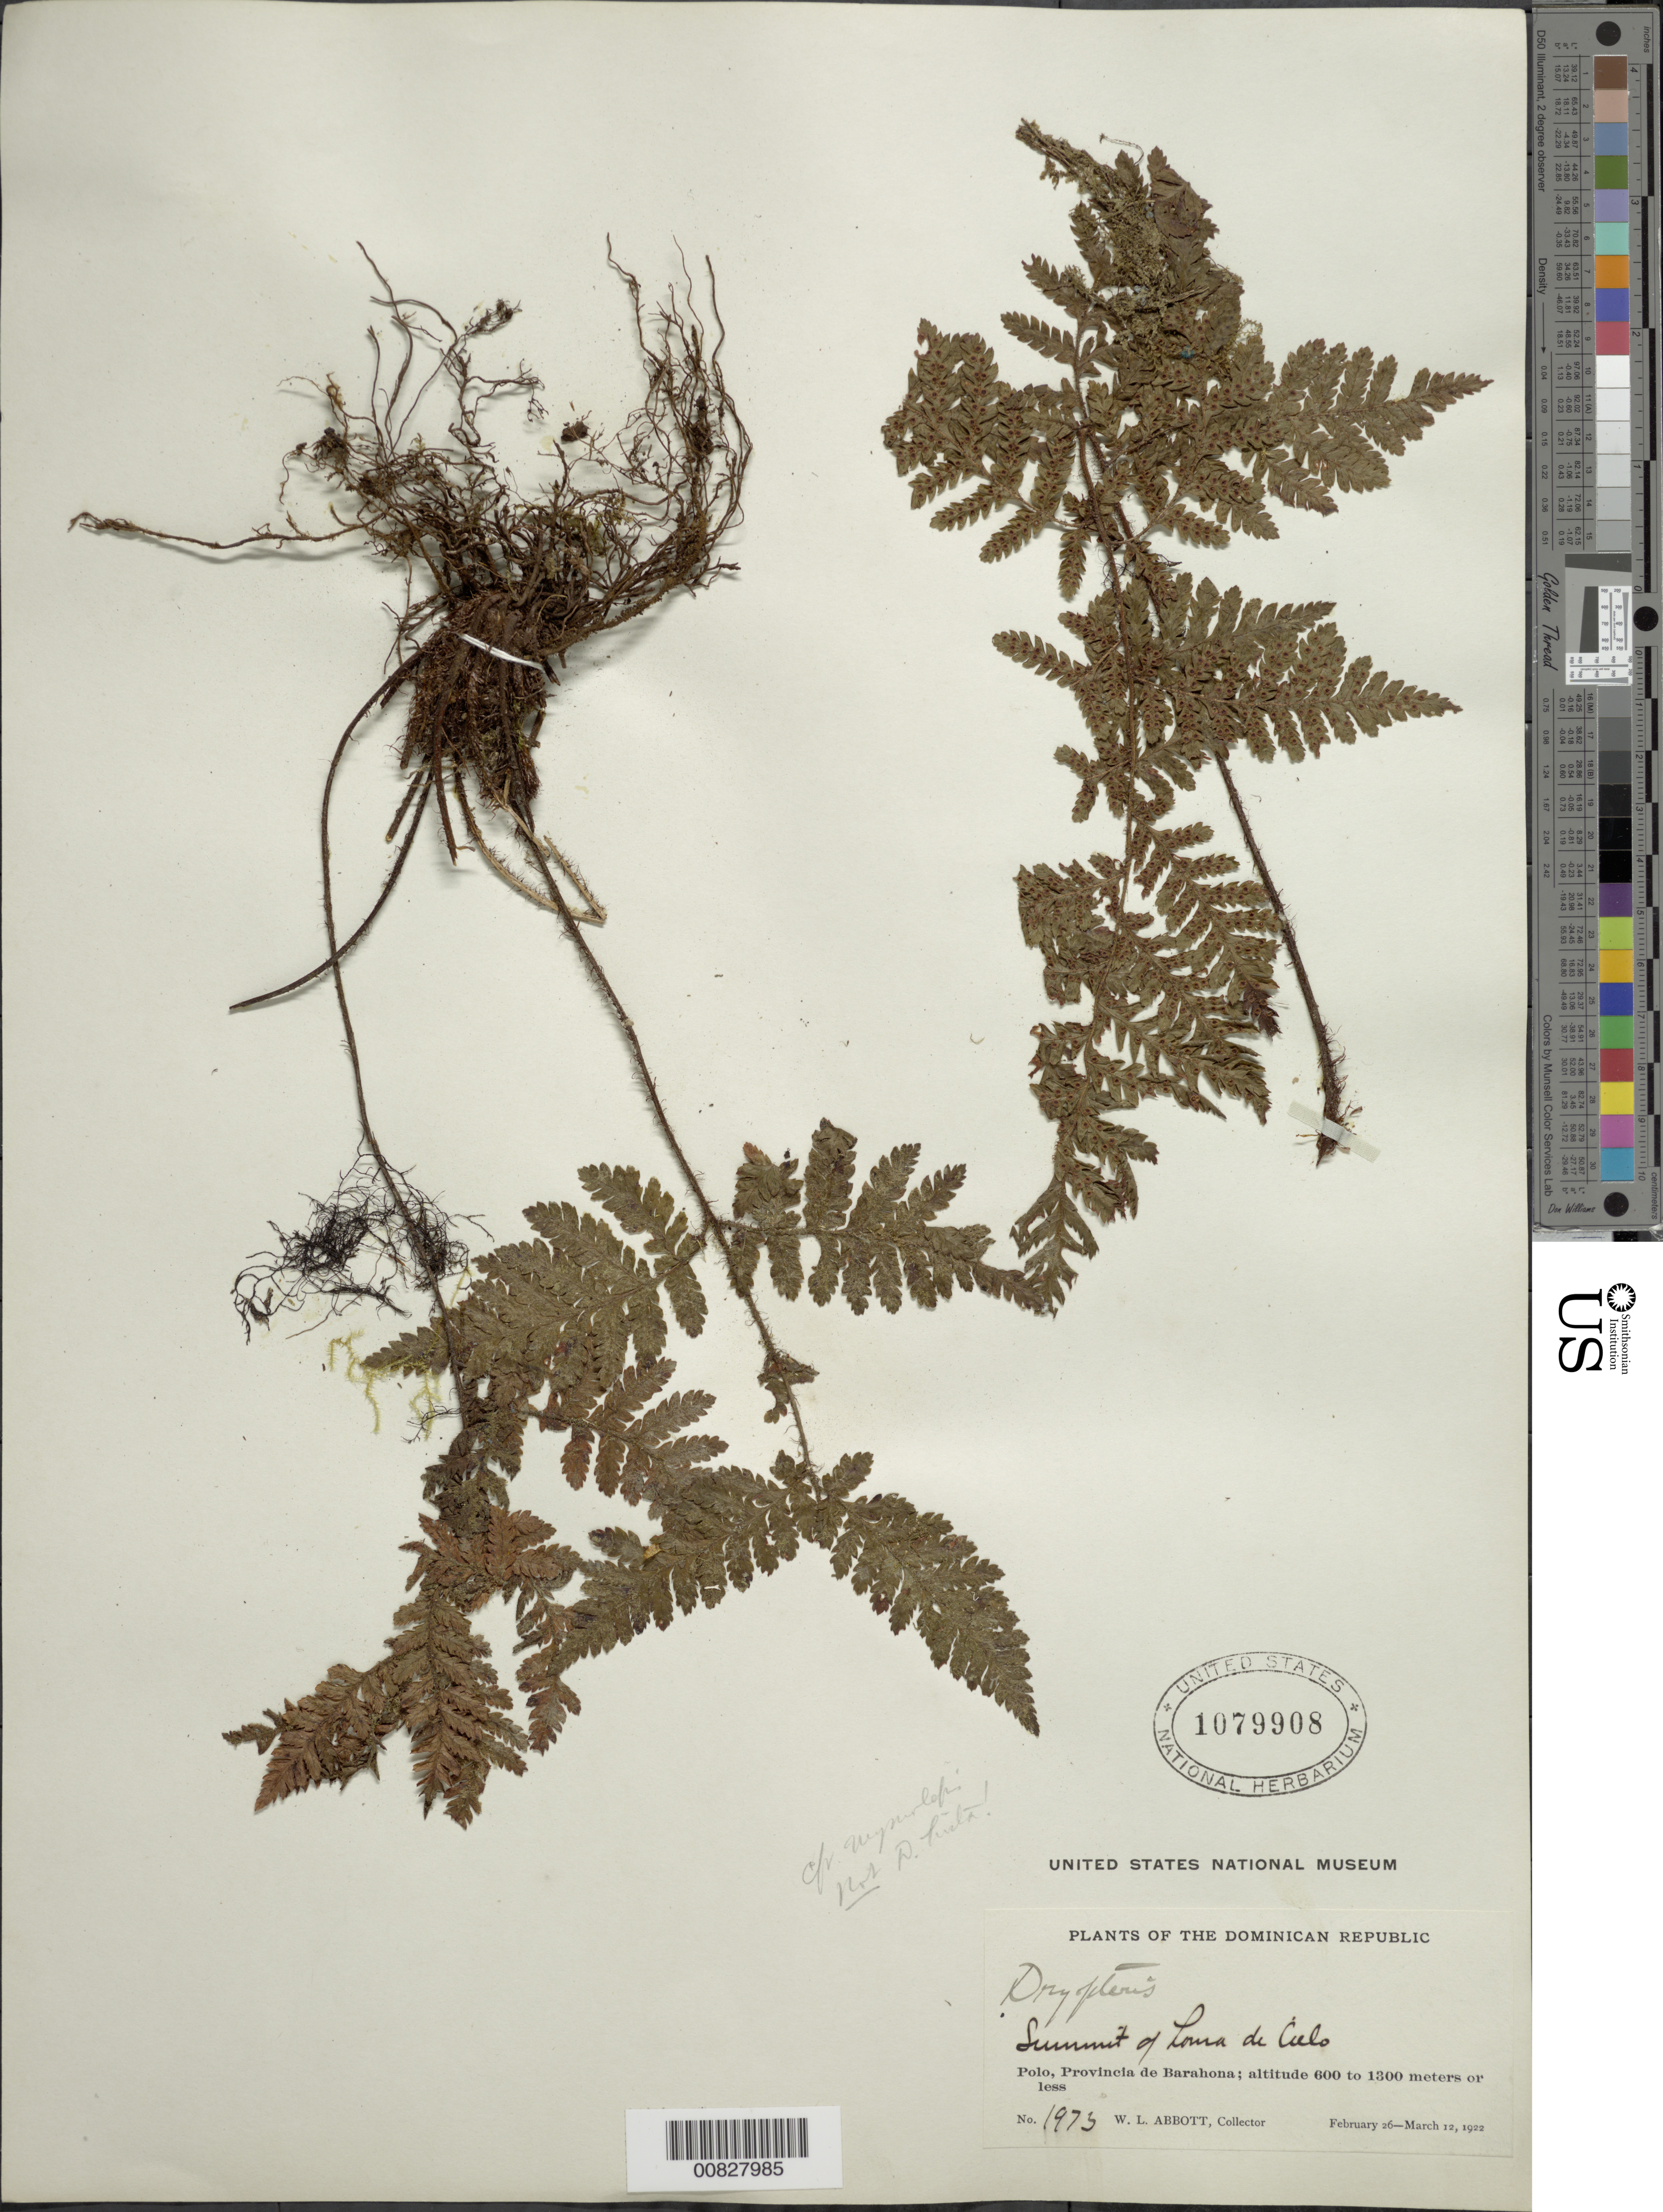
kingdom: Plantae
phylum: Tracheophyta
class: Polypodiopsida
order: Polypodiales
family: Dryopteridaceae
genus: Ctenitis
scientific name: Ctenitis hirta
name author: (Sw.) Ching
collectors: W. L. Abbott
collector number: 1973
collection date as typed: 26 Feb 1922 to 12 Mar 1922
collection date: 1922-02-26/1922-03-12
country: Dominican Republic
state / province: Barahona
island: Hispaniola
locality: Polo, summit of Loma de Cielo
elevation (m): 600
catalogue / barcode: US 1079908